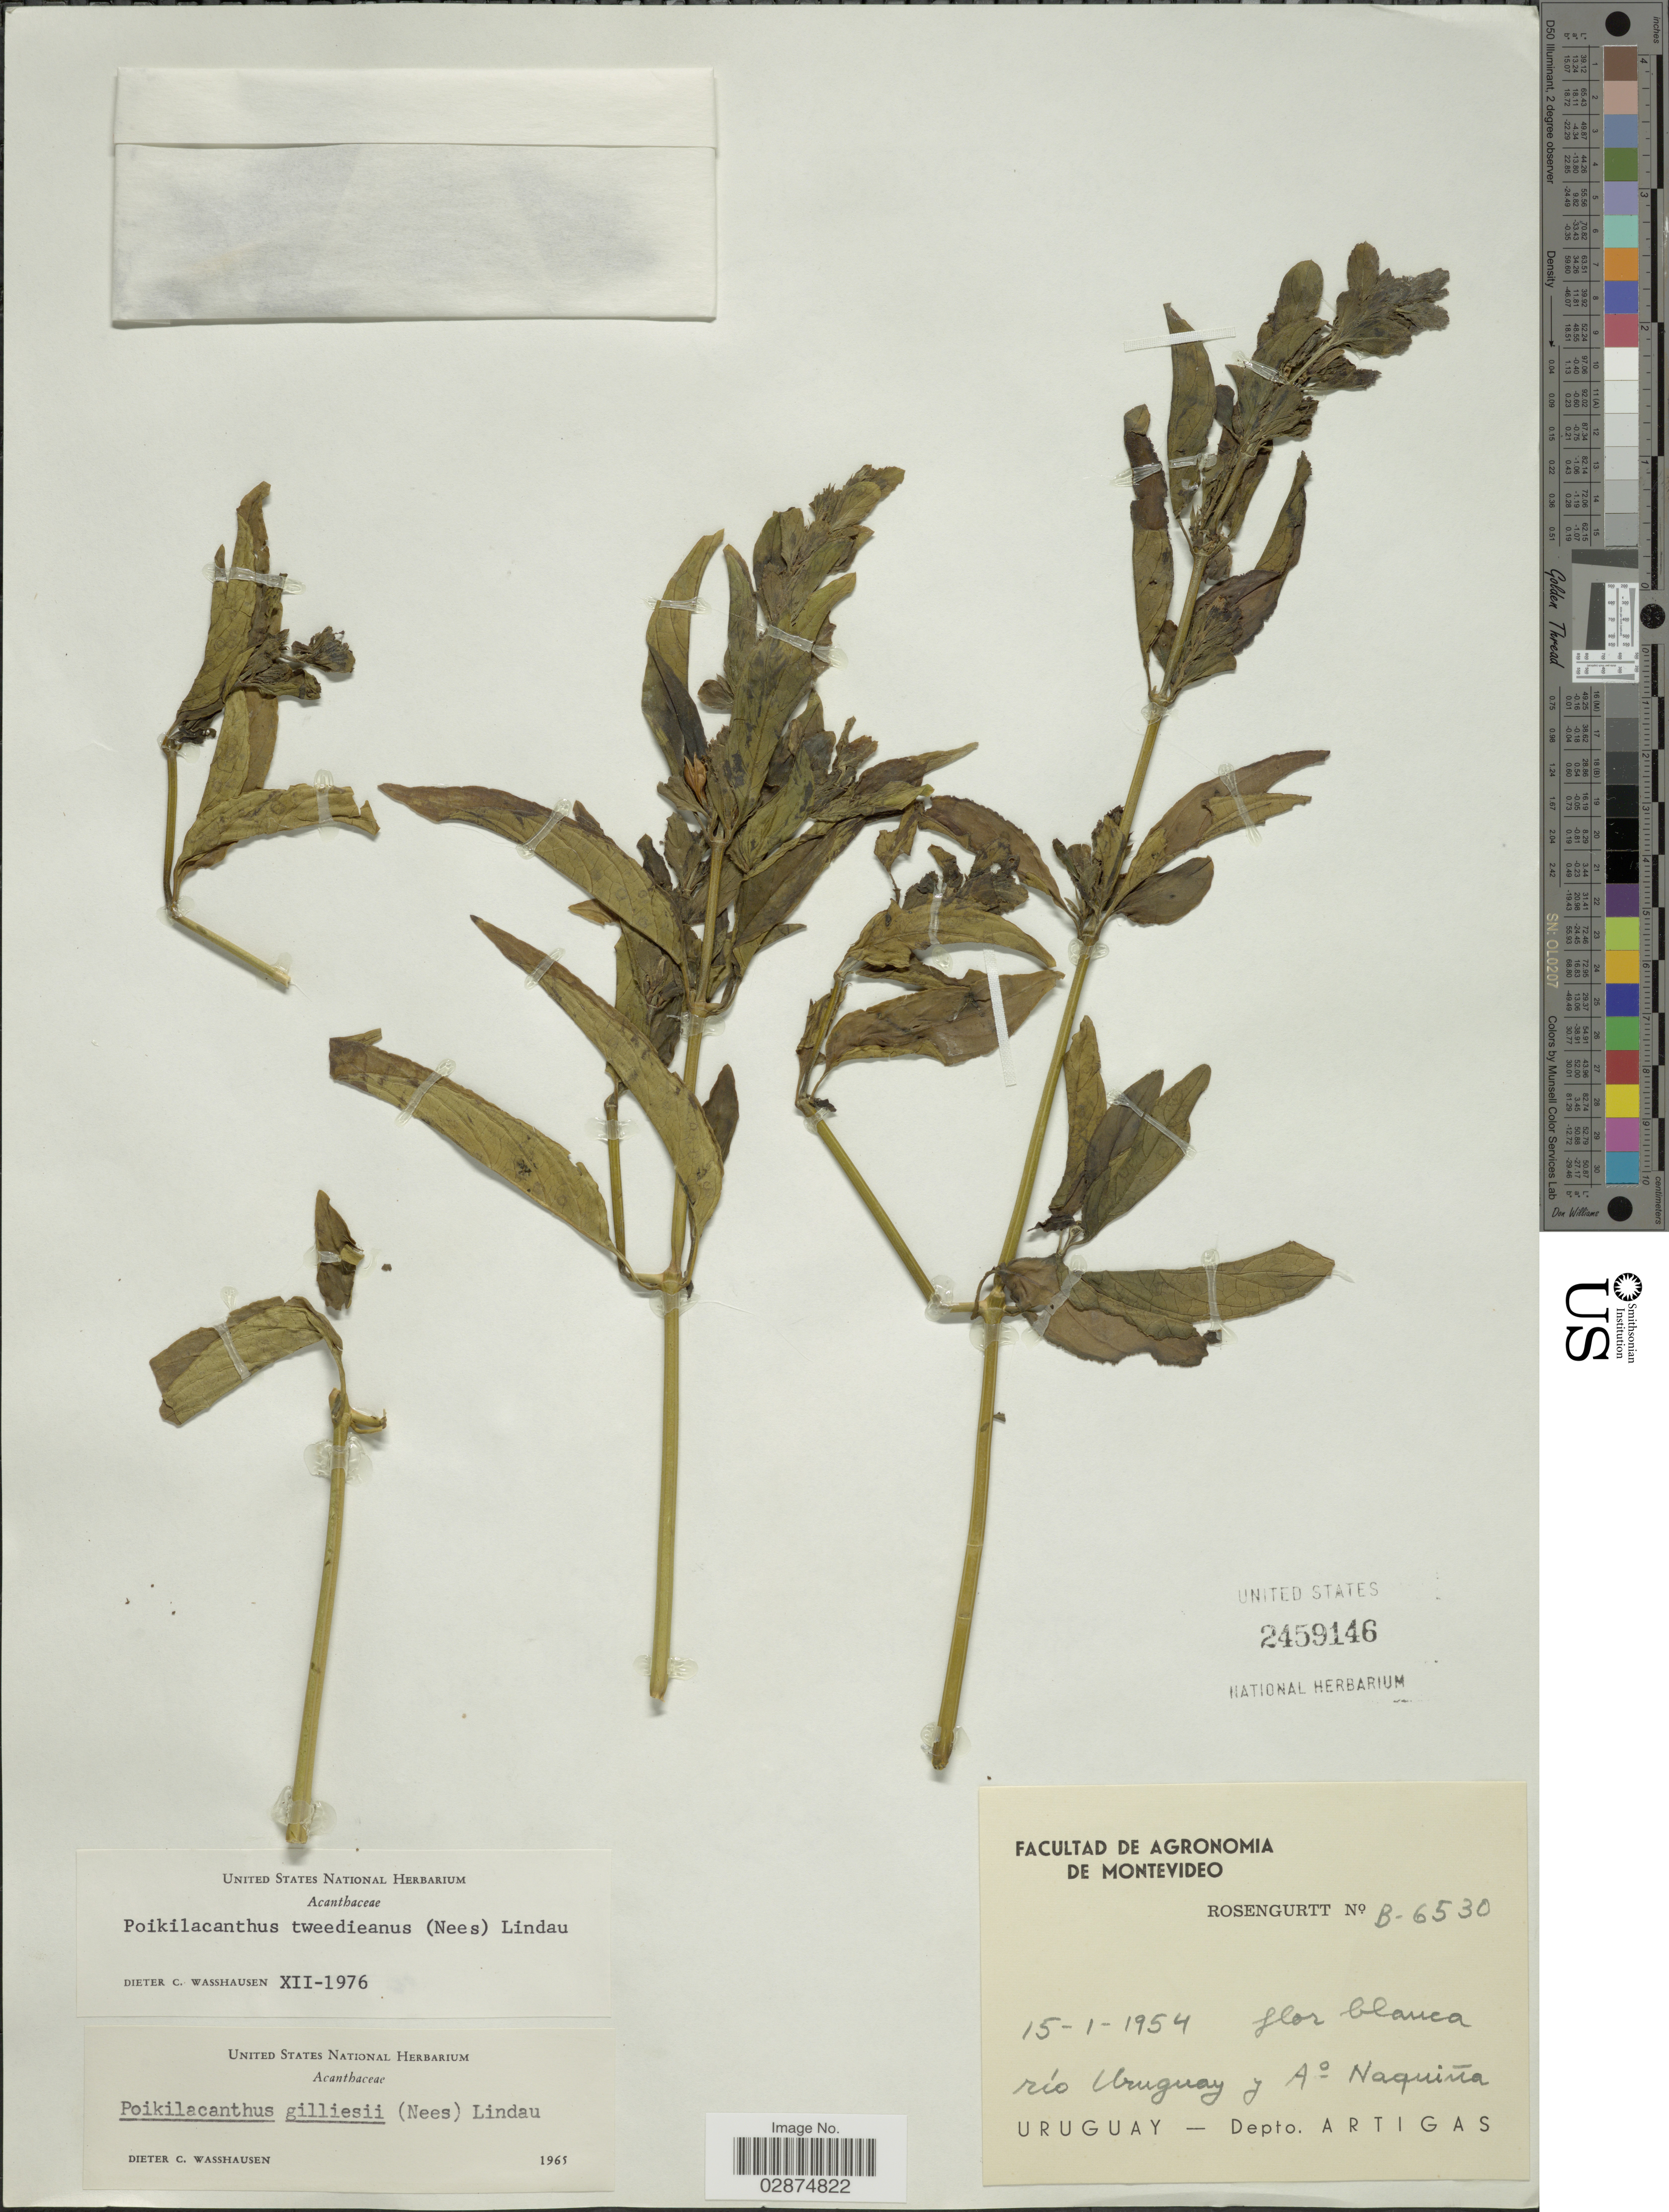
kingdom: Plantae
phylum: Tracheophyta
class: Magnoliopsida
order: Lamiales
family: Acanthaceae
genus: Poikilacanthus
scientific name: Poikilacanthus glandulosus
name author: (Nees) Ariza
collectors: Rosengurtt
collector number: B-6530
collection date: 1954-01-15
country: Uruguay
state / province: Artigas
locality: Río Uruguay y Ao Naquiña. Dept. Artigas.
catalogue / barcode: US 2459146